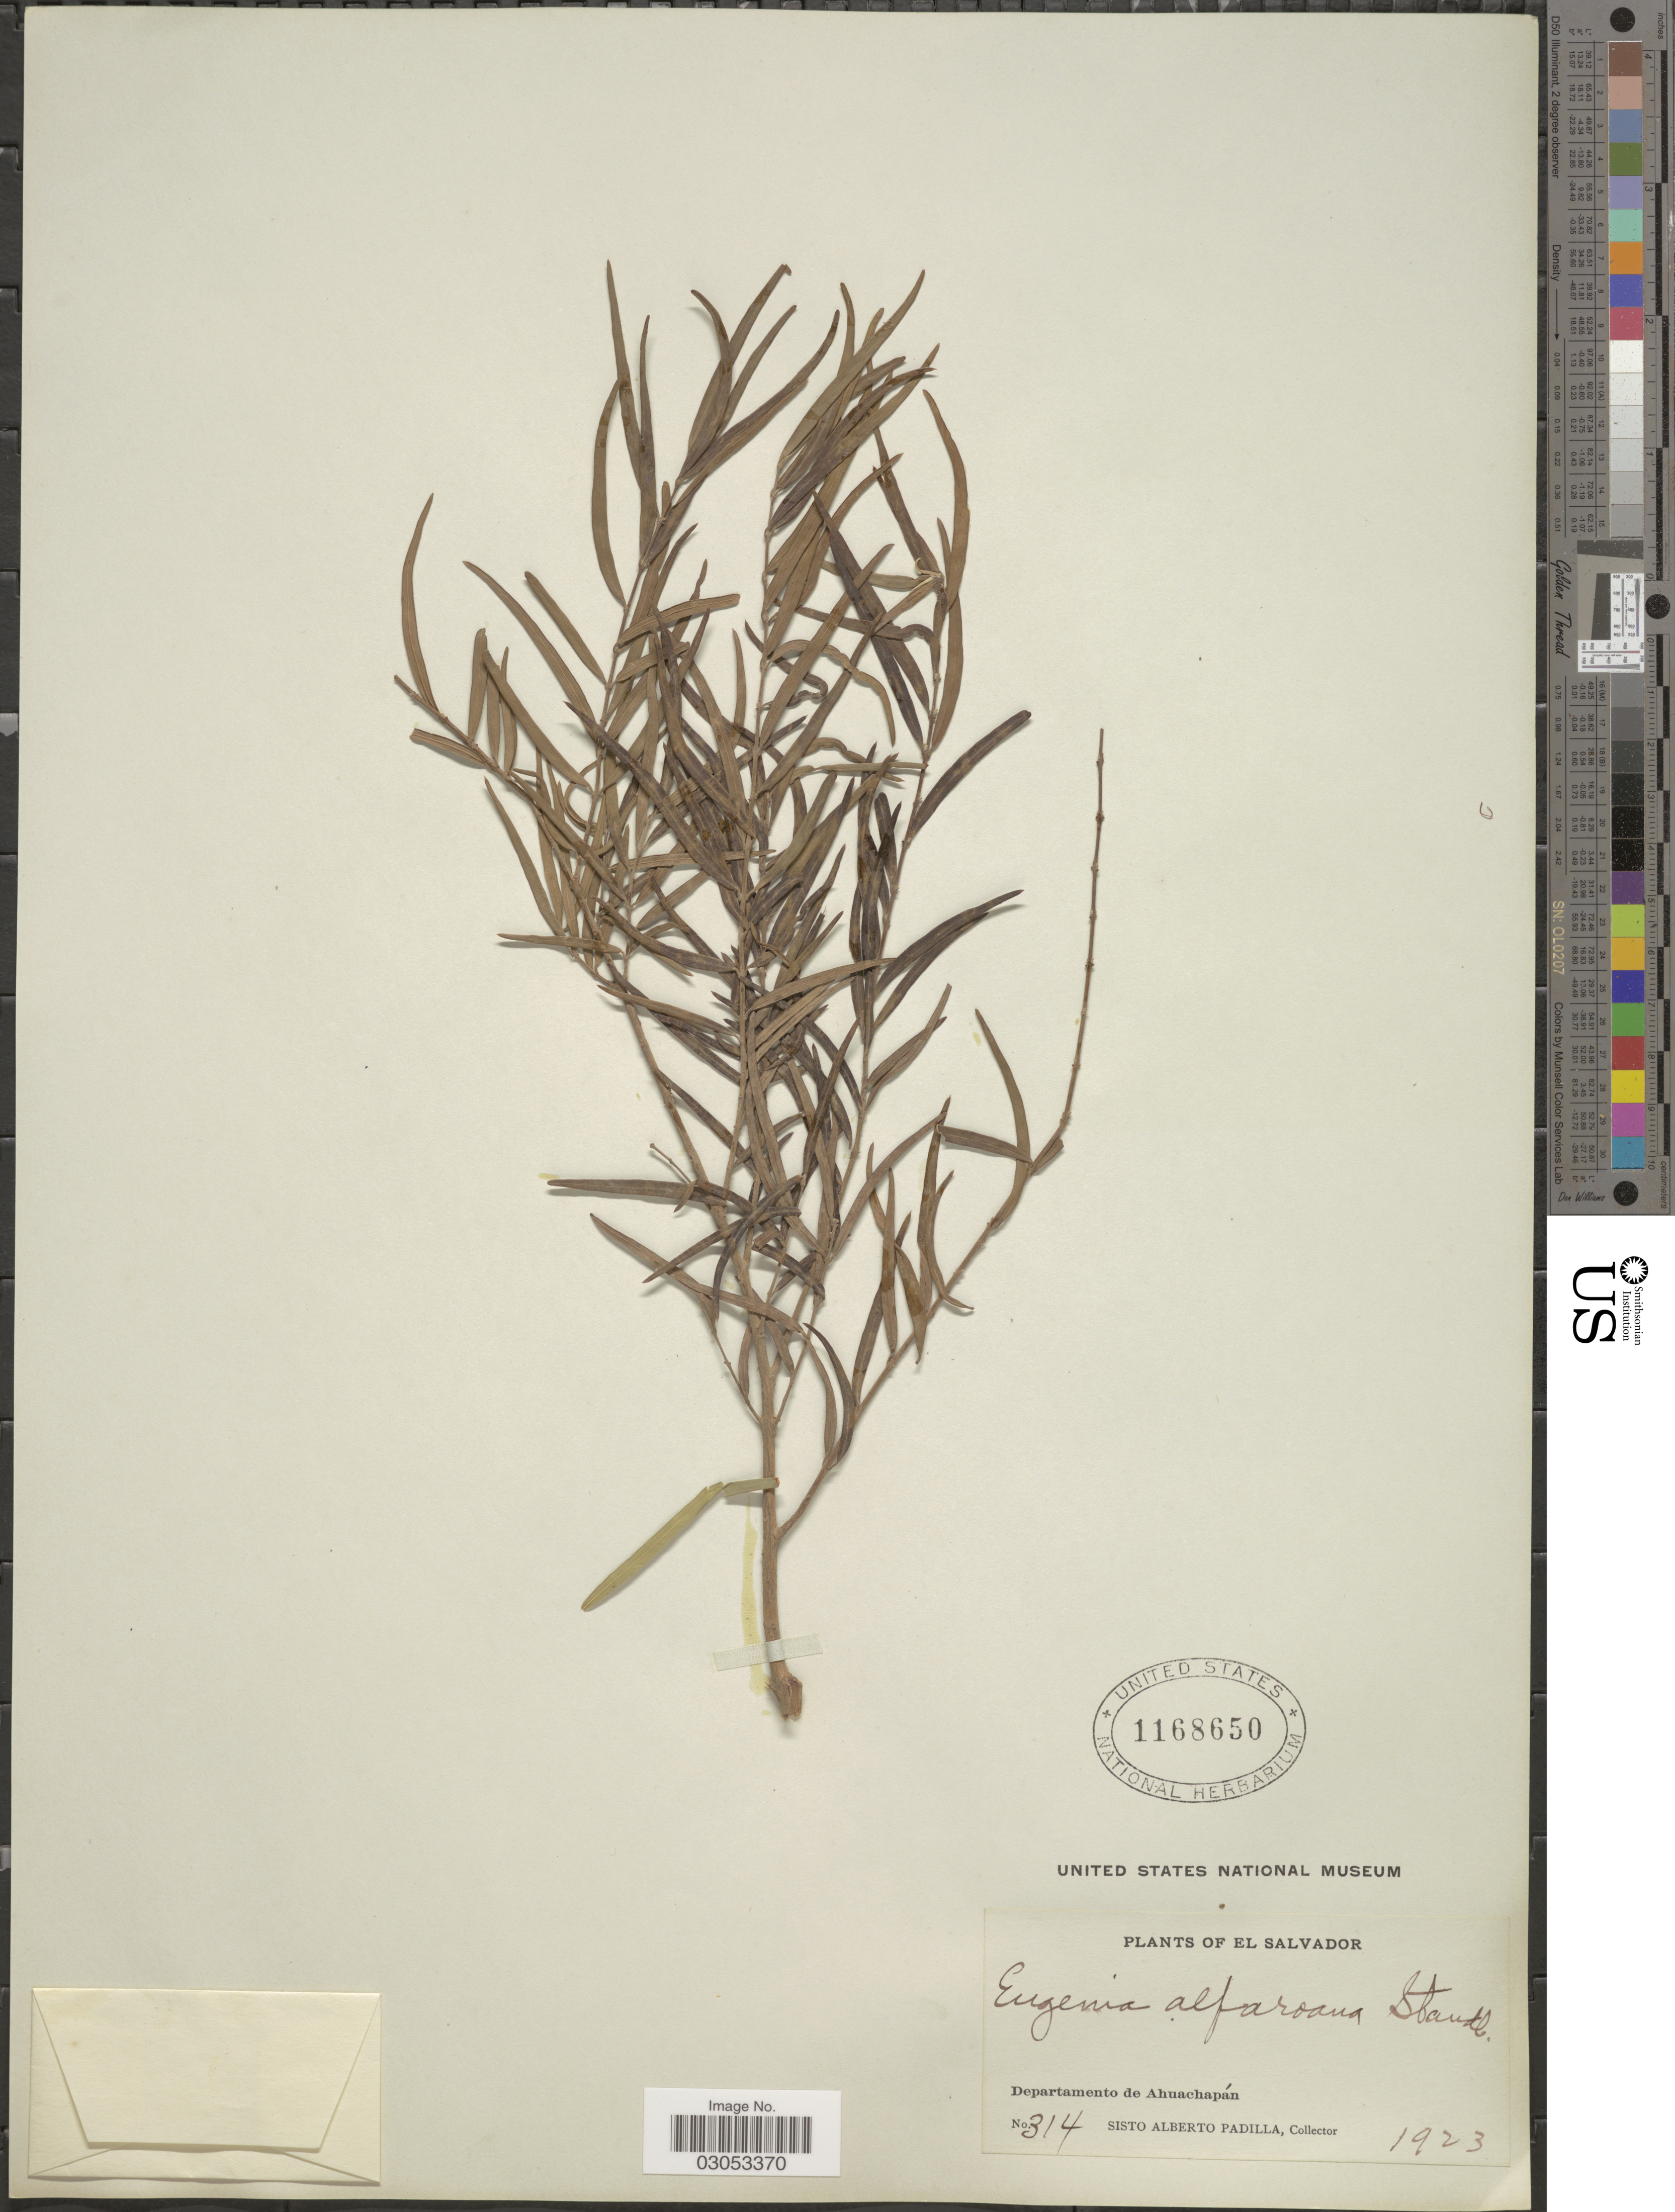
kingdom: Plantae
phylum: Tracheophyta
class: Magnoliopsida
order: Myrtales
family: Myrtaceae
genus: Eugenia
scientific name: Eugenia alfaroana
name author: Standl.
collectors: S. A. Padilla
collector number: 314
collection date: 1923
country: El Salvador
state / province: Ahuachapan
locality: Departamento de Ahuachapán.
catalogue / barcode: US 1168650